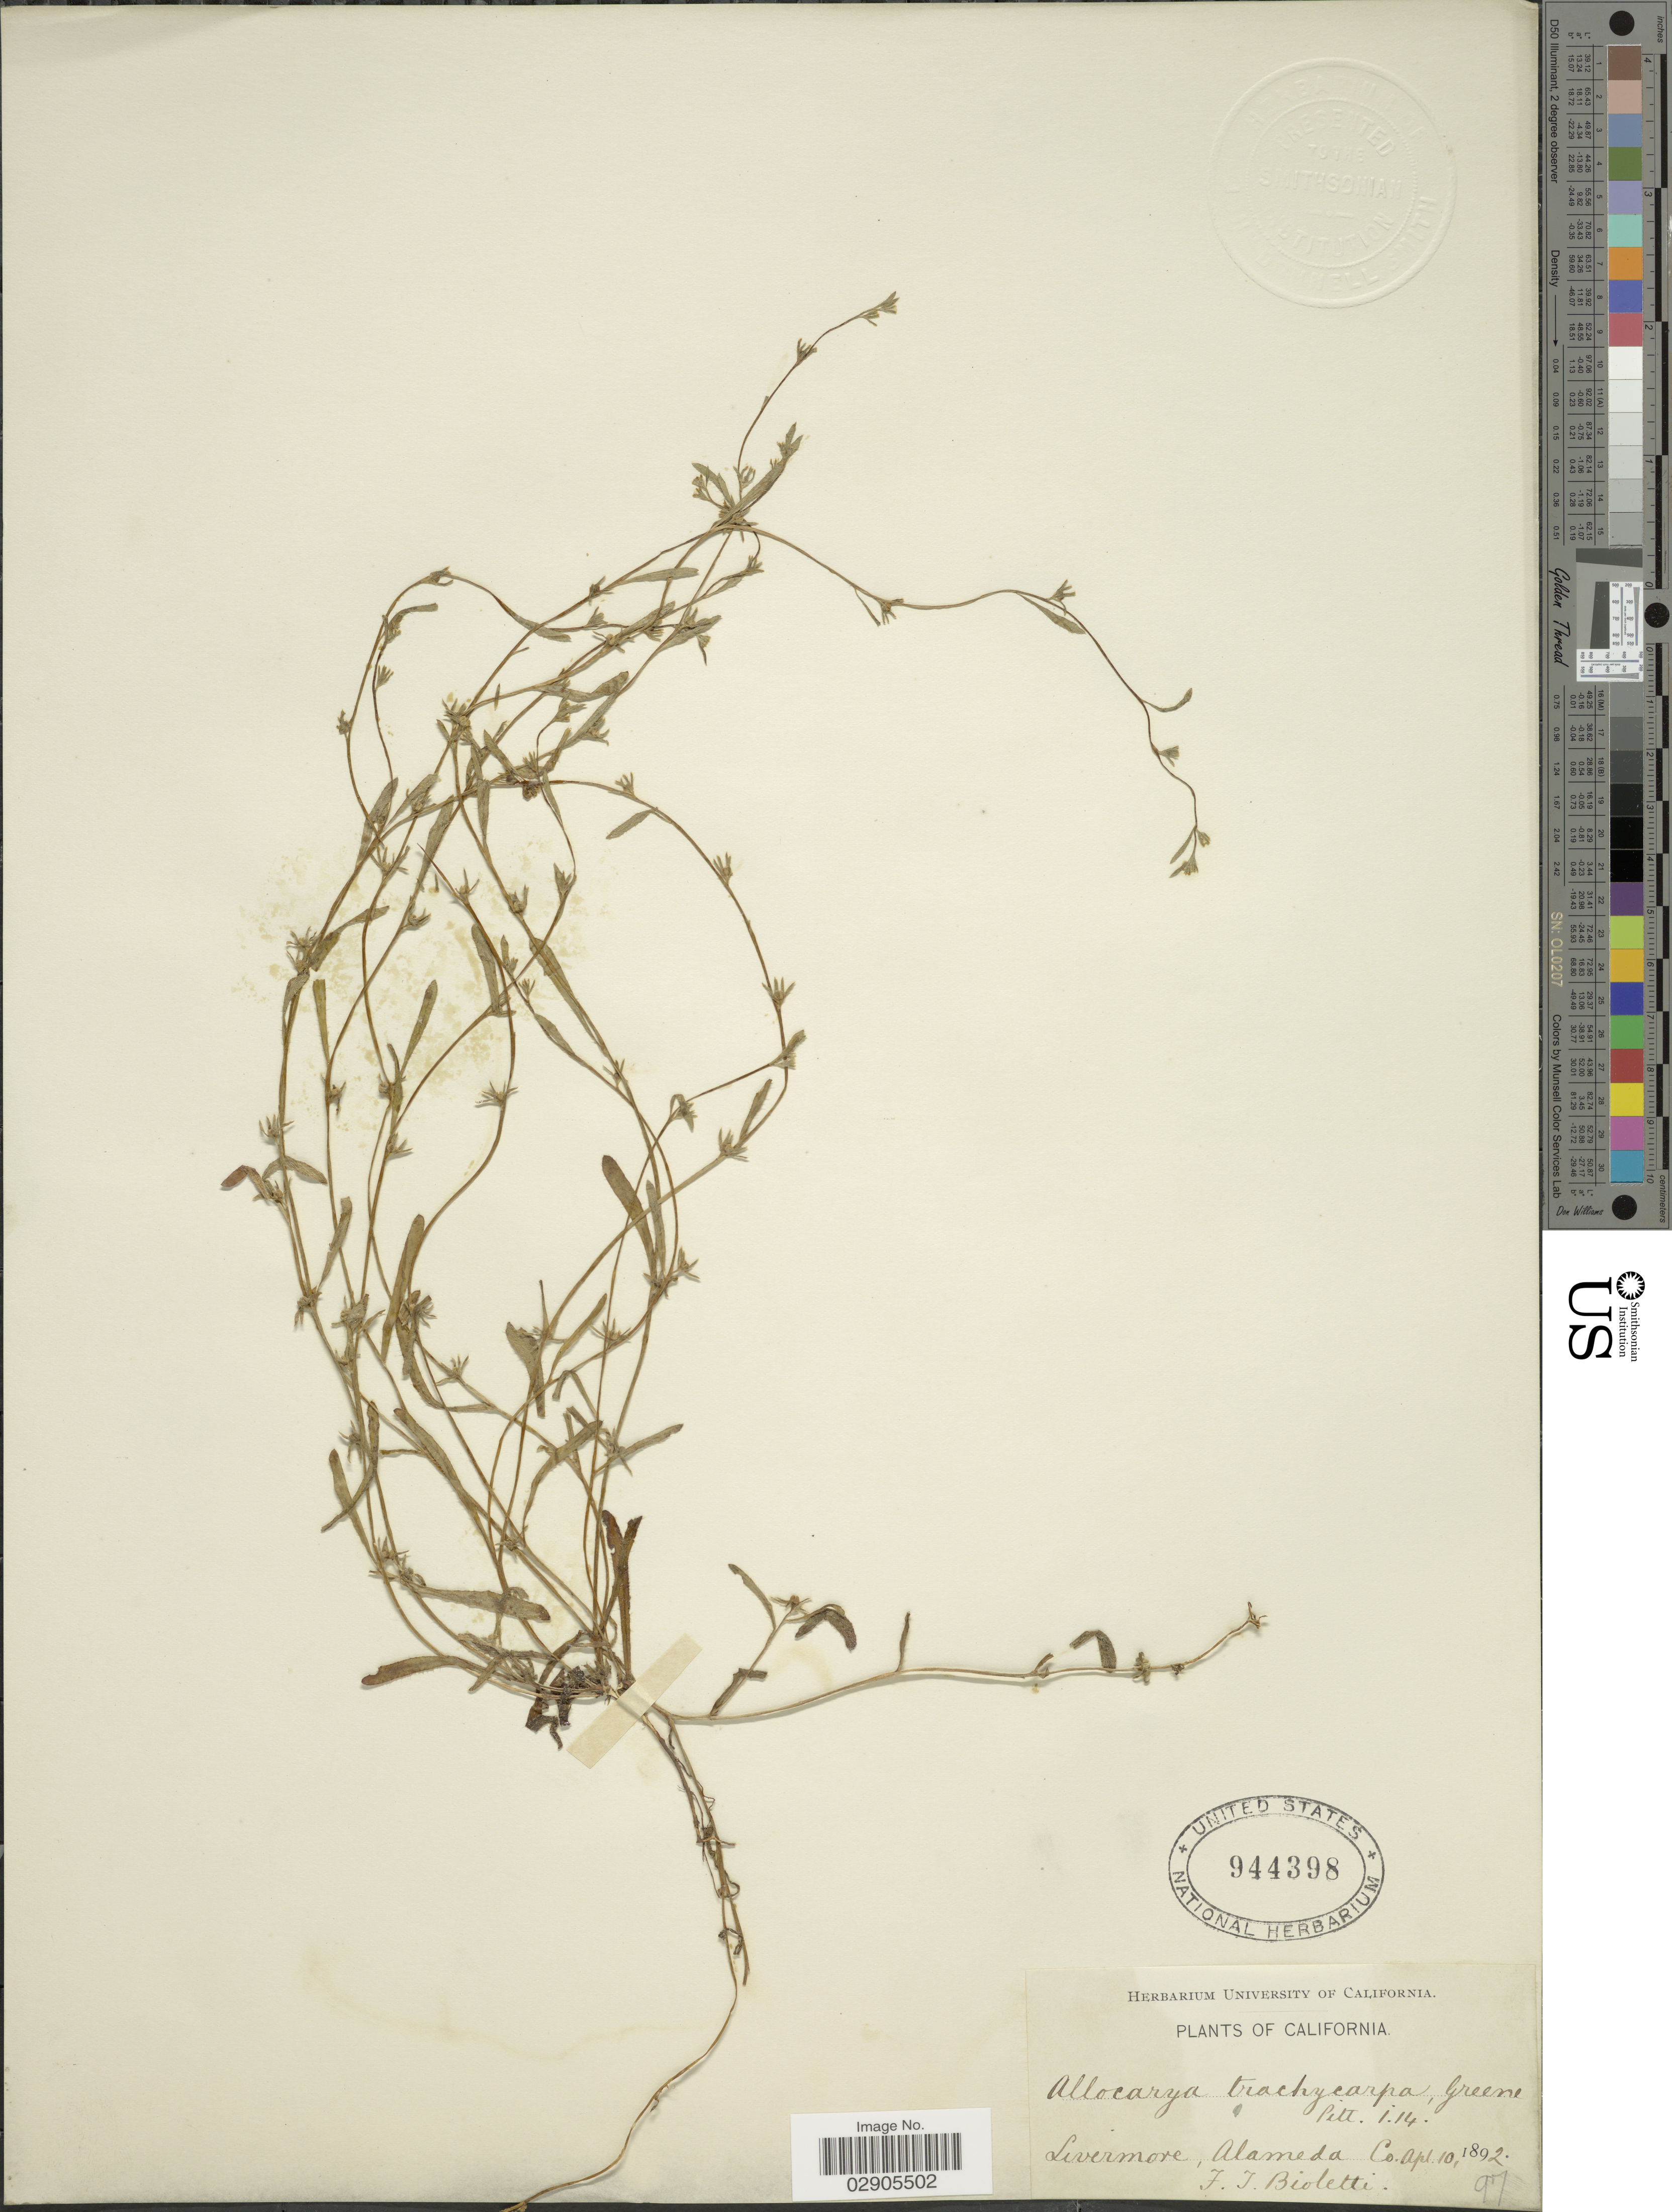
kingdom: Plantae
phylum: Tracheophyta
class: Magnoliopsida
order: Boraginales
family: Boraginaceae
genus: Allocarya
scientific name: Allocarya trachycarpa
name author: (A. Gray) Greene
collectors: F. T. Bioletti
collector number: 97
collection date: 1892-04-10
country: United States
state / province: California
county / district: Alameda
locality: Livermore, Alameda Co.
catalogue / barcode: US 944398